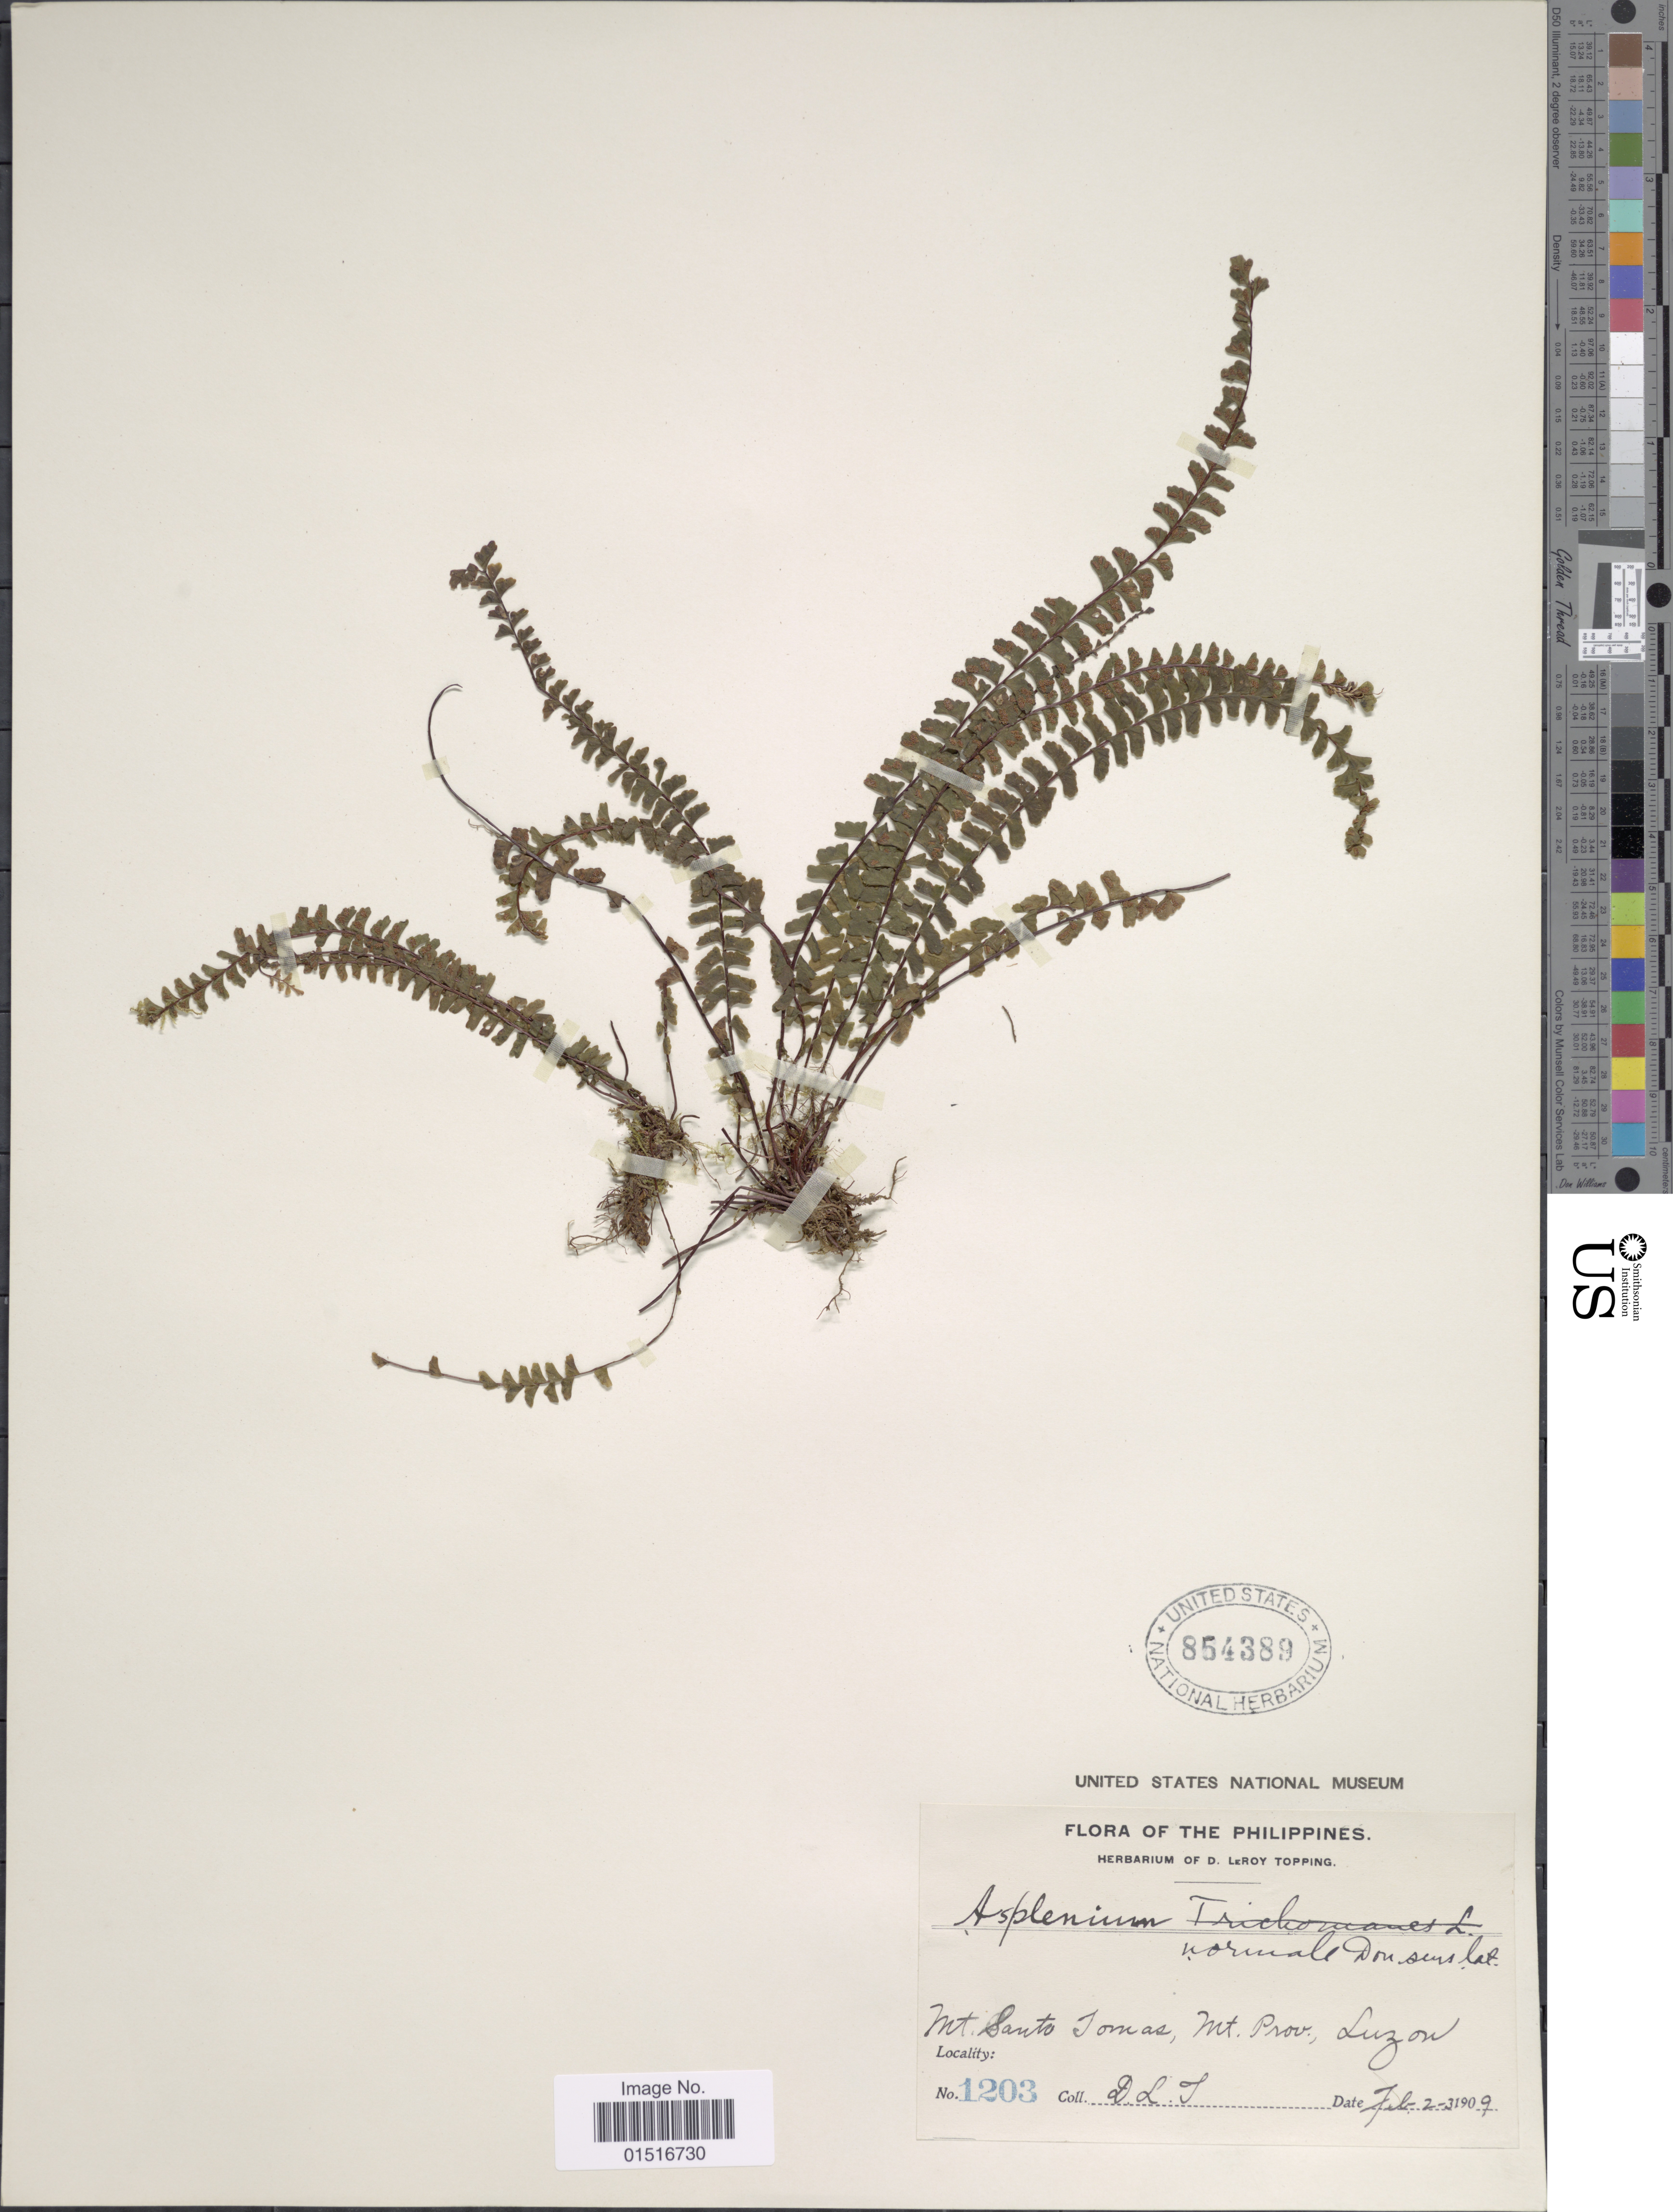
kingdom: Plantae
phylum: Tracheophyta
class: Polypodiopsida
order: Polypodiales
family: Aspleniaceae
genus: Asplenium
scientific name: Asplenium normale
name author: D. Don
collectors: D. L. Topping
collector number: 1203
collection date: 1909-02-02/1909-02-03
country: Philippines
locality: Mt. Santo Tomas, Mt Prov., Luzon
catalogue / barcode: US 854389